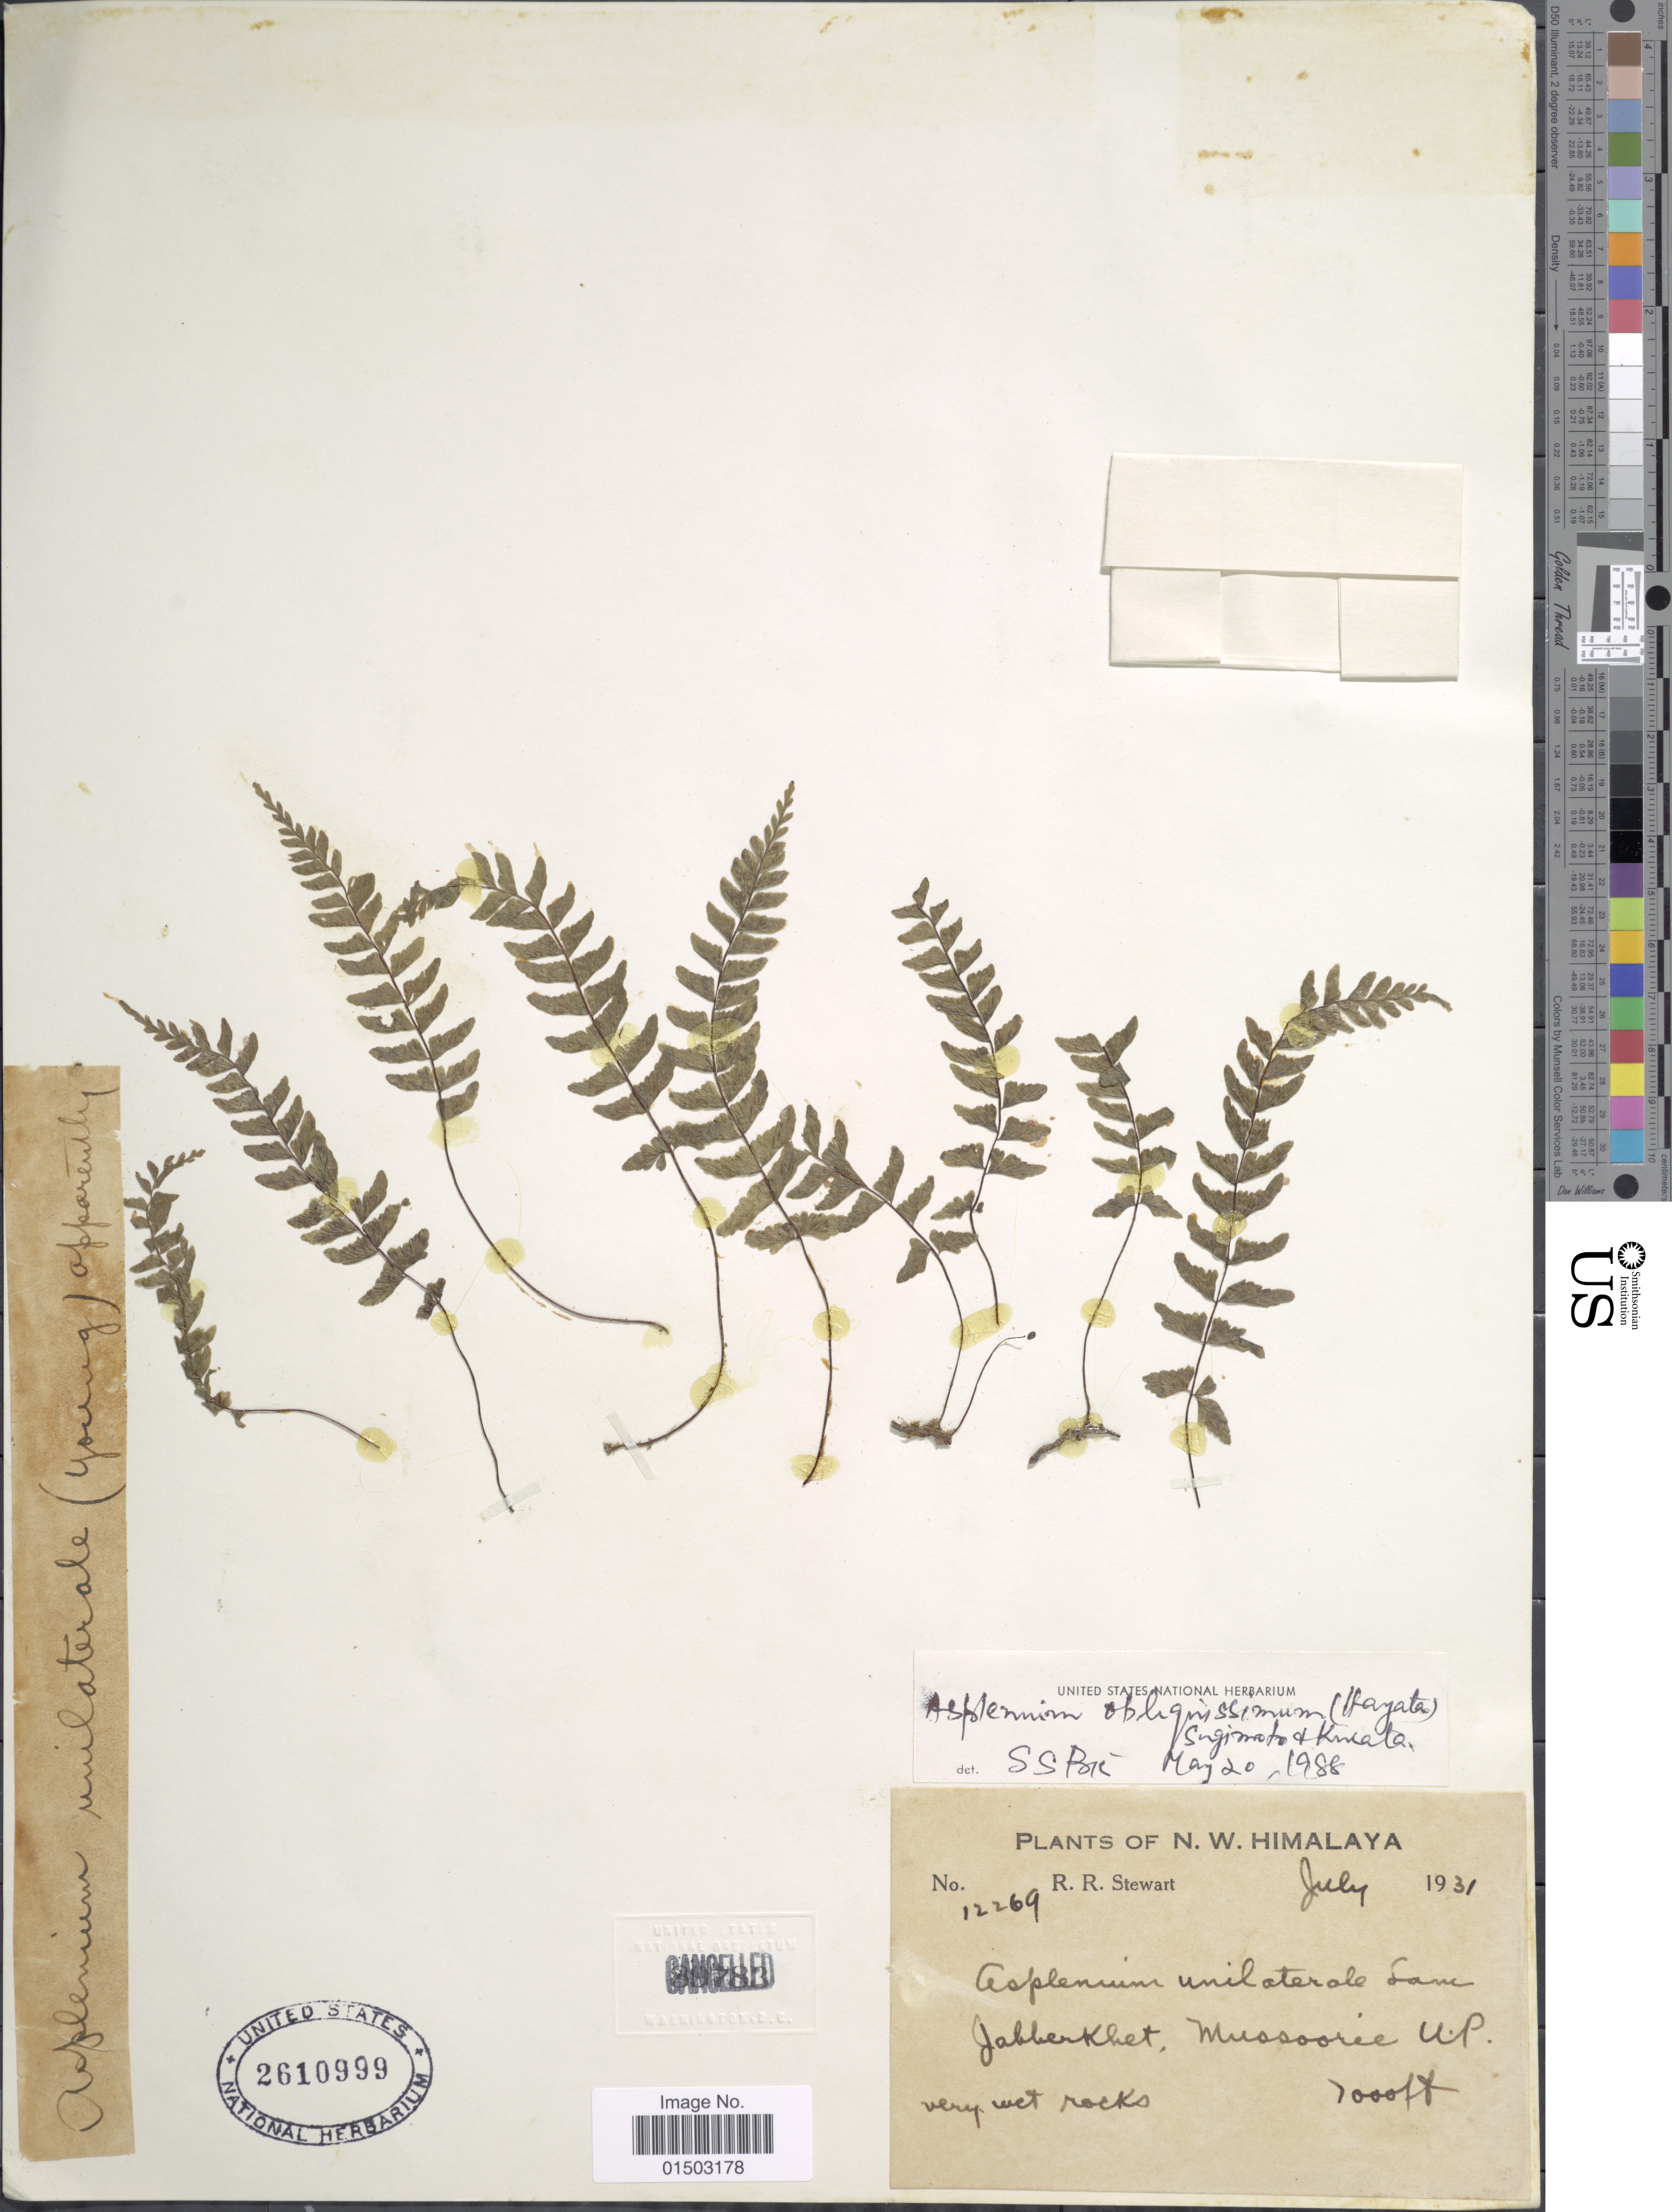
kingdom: Plantae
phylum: Tracheophyta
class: Polypodiopsida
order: Polypodiales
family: Aspleniaceae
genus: Hymenasplenium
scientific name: Hymenasplenium obliquissimum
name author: (Hayata) Sugim.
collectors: R. R. Stewart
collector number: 12269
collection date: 1931-07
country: India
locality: N.W. Himalaya, Jabarkhet, Mussoorie U.P.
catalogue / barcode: US 2610999